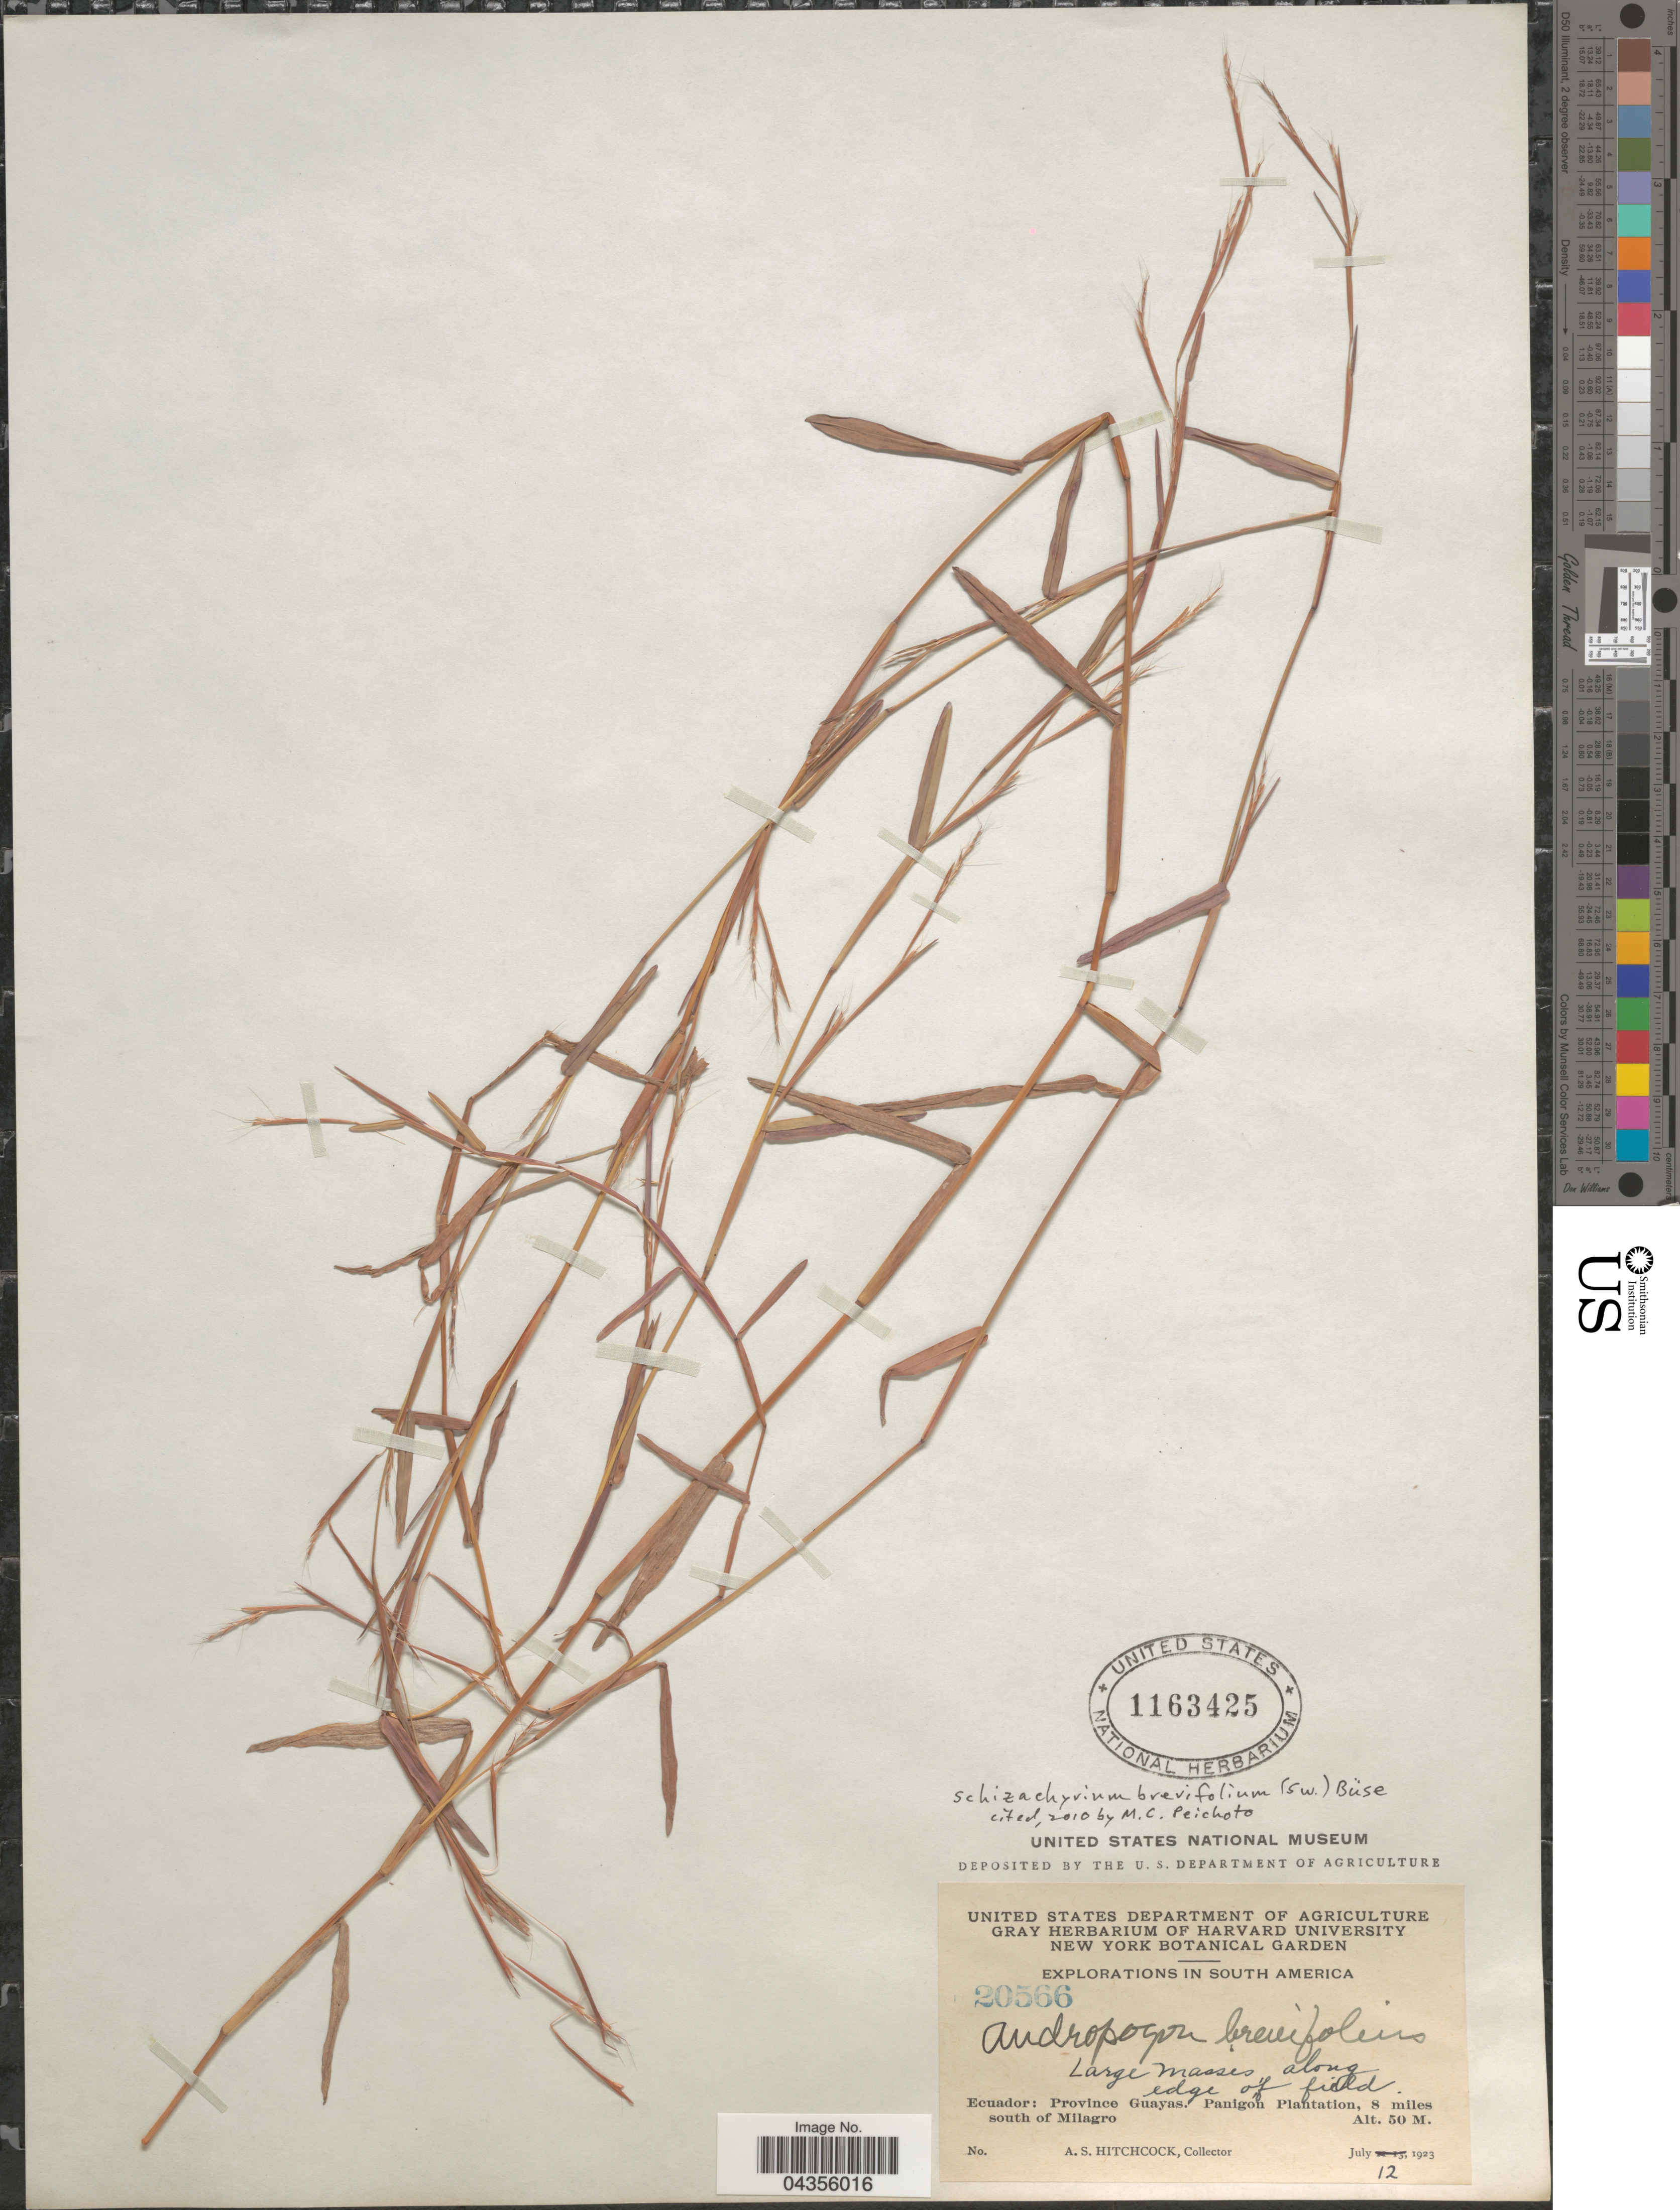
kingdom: Plantae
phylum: Tracheophyta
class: Liliopsida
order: Poales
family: Poaceae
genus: Schizachyrium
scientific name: Schizachyrium brevifolium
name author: (Sw.) Nees ex Büse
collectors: A. S. Hitchcock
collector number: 20566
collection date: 1923-07-12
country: Ecuador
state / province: Guayas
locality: Explorations in South America. Panigoh Plantation, 8 miles south of Milagro.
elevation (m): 50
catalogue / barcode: US 1163425